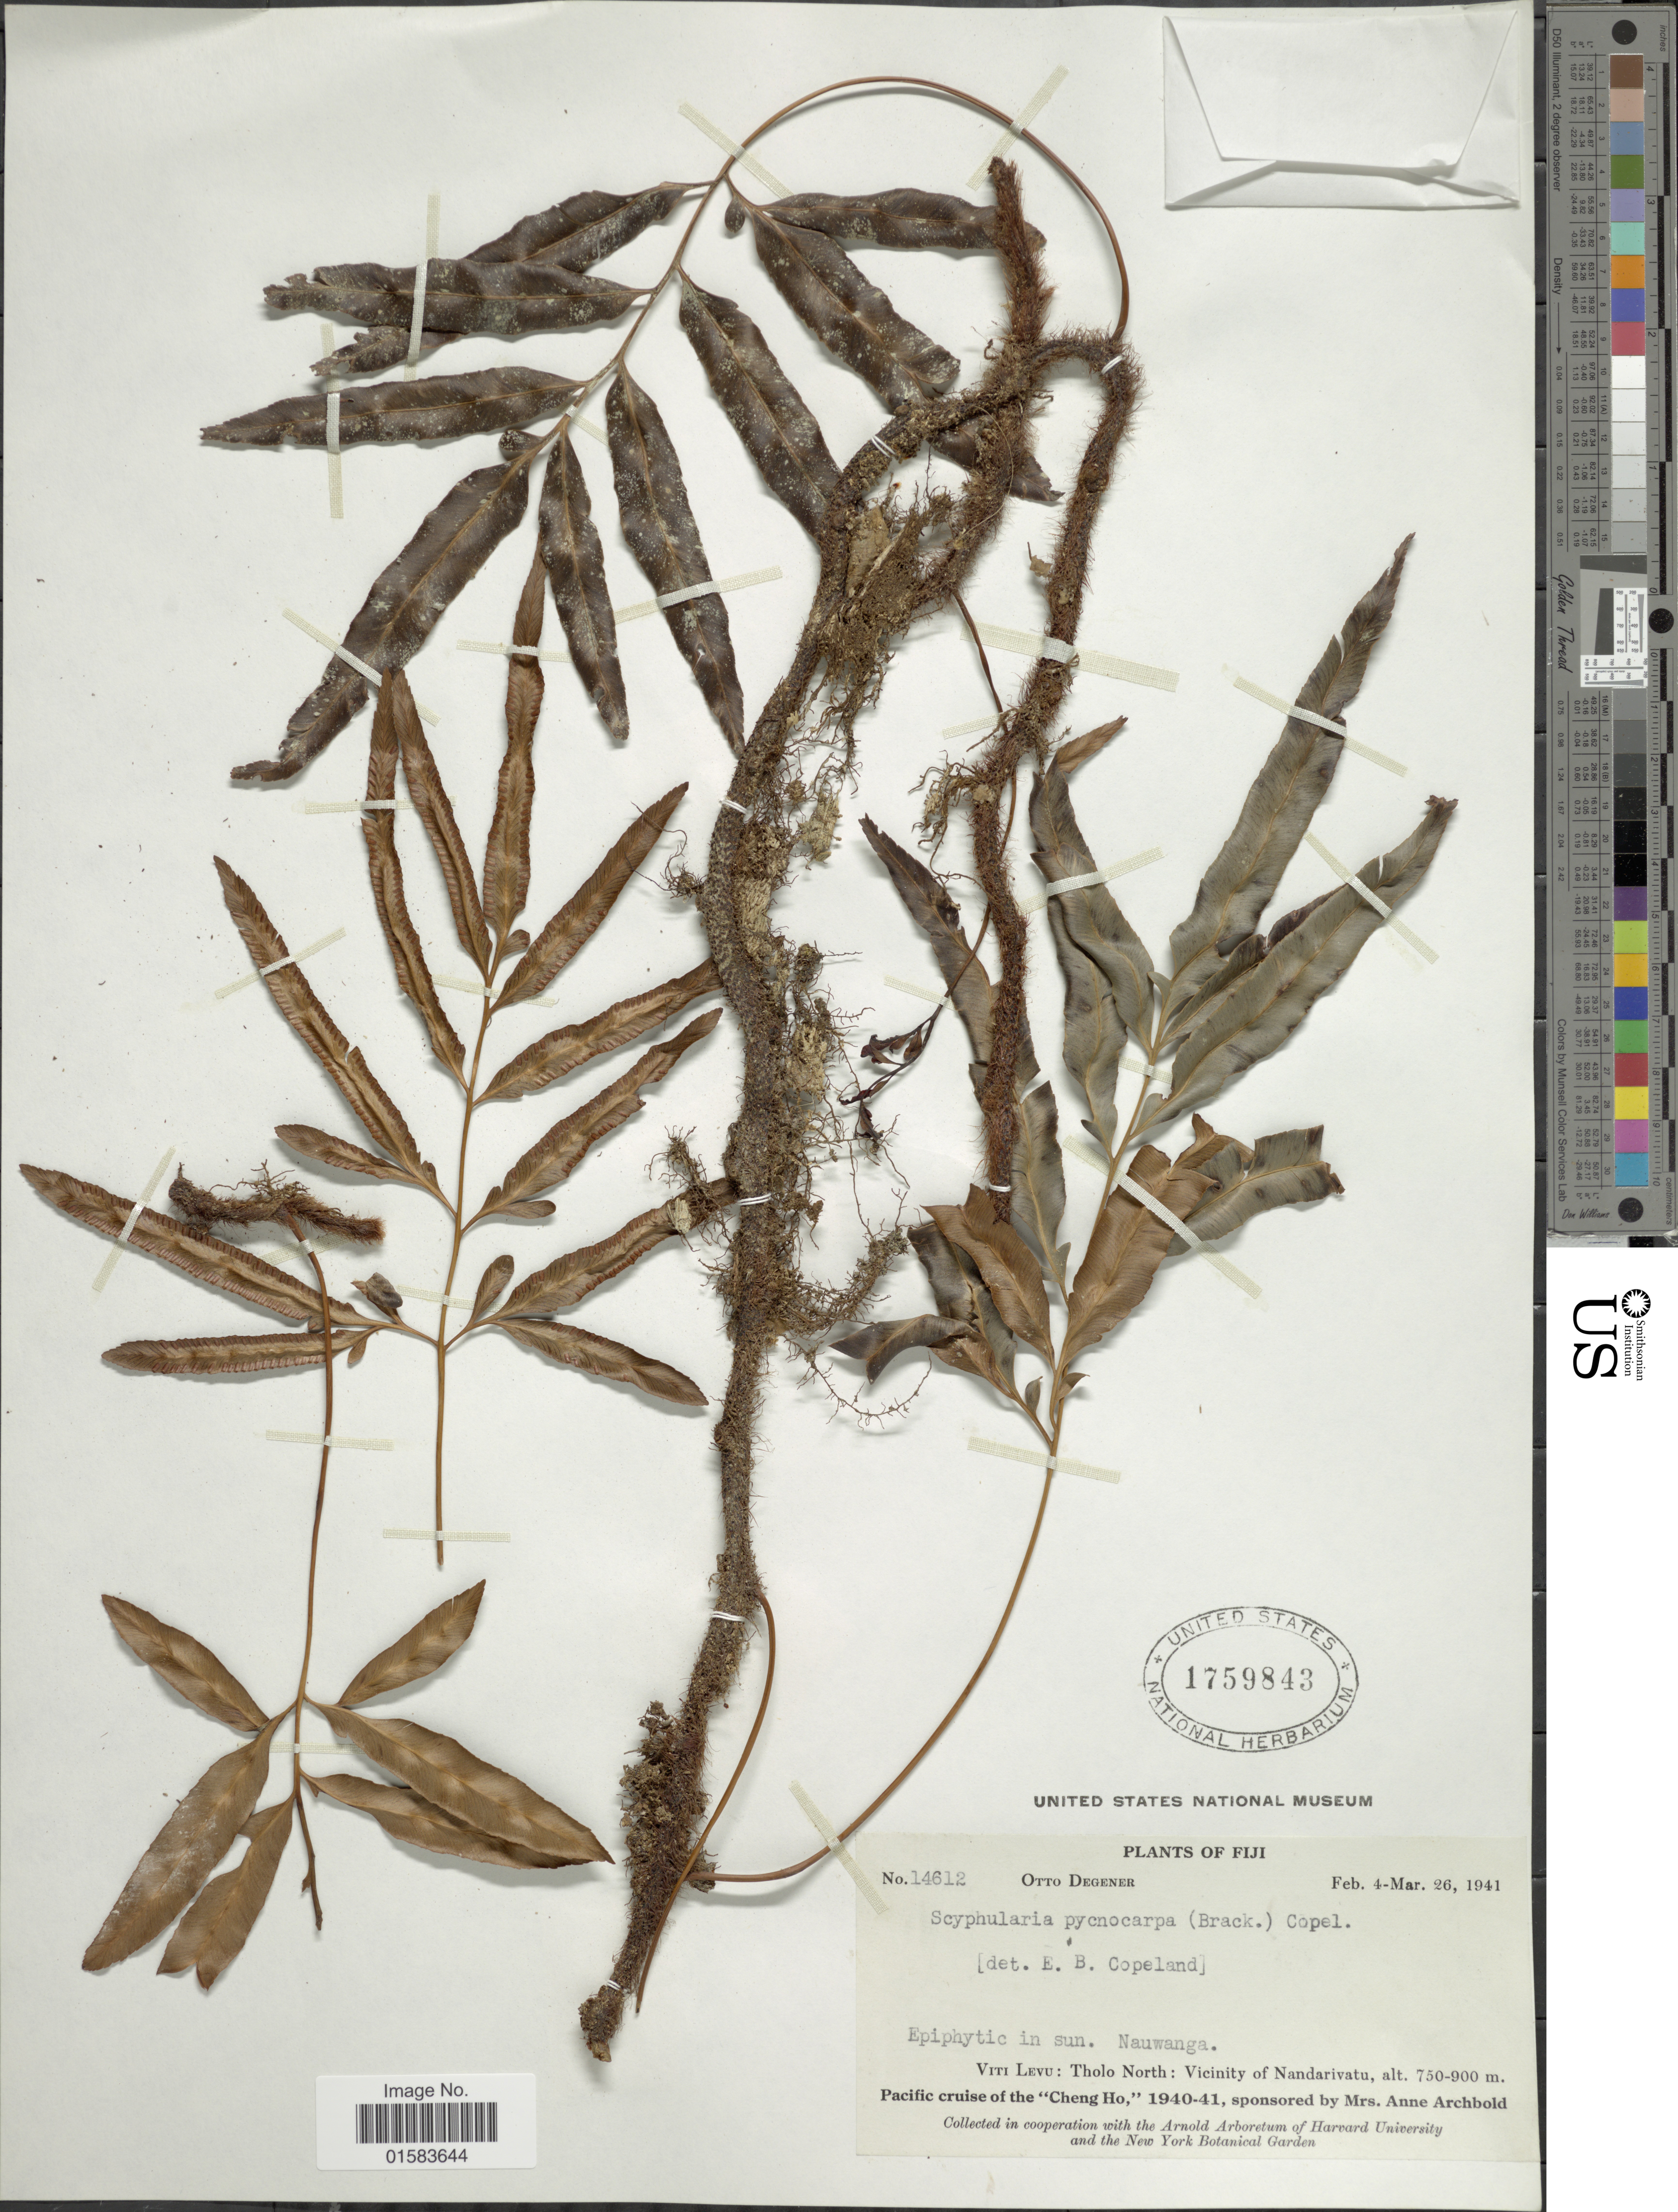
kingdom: Plantae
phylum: Tracheophyta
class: Polypodiopsida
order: Polypodiales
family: Davalliaceae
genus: Davallia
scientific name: Davallia pentaphylla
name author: Blume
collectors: Wilkes Explor. Exped.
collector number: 5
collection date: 1838/1842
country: Portugal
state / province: Madeira (Aut. Reg.)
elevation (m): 730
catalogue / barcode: US 92906